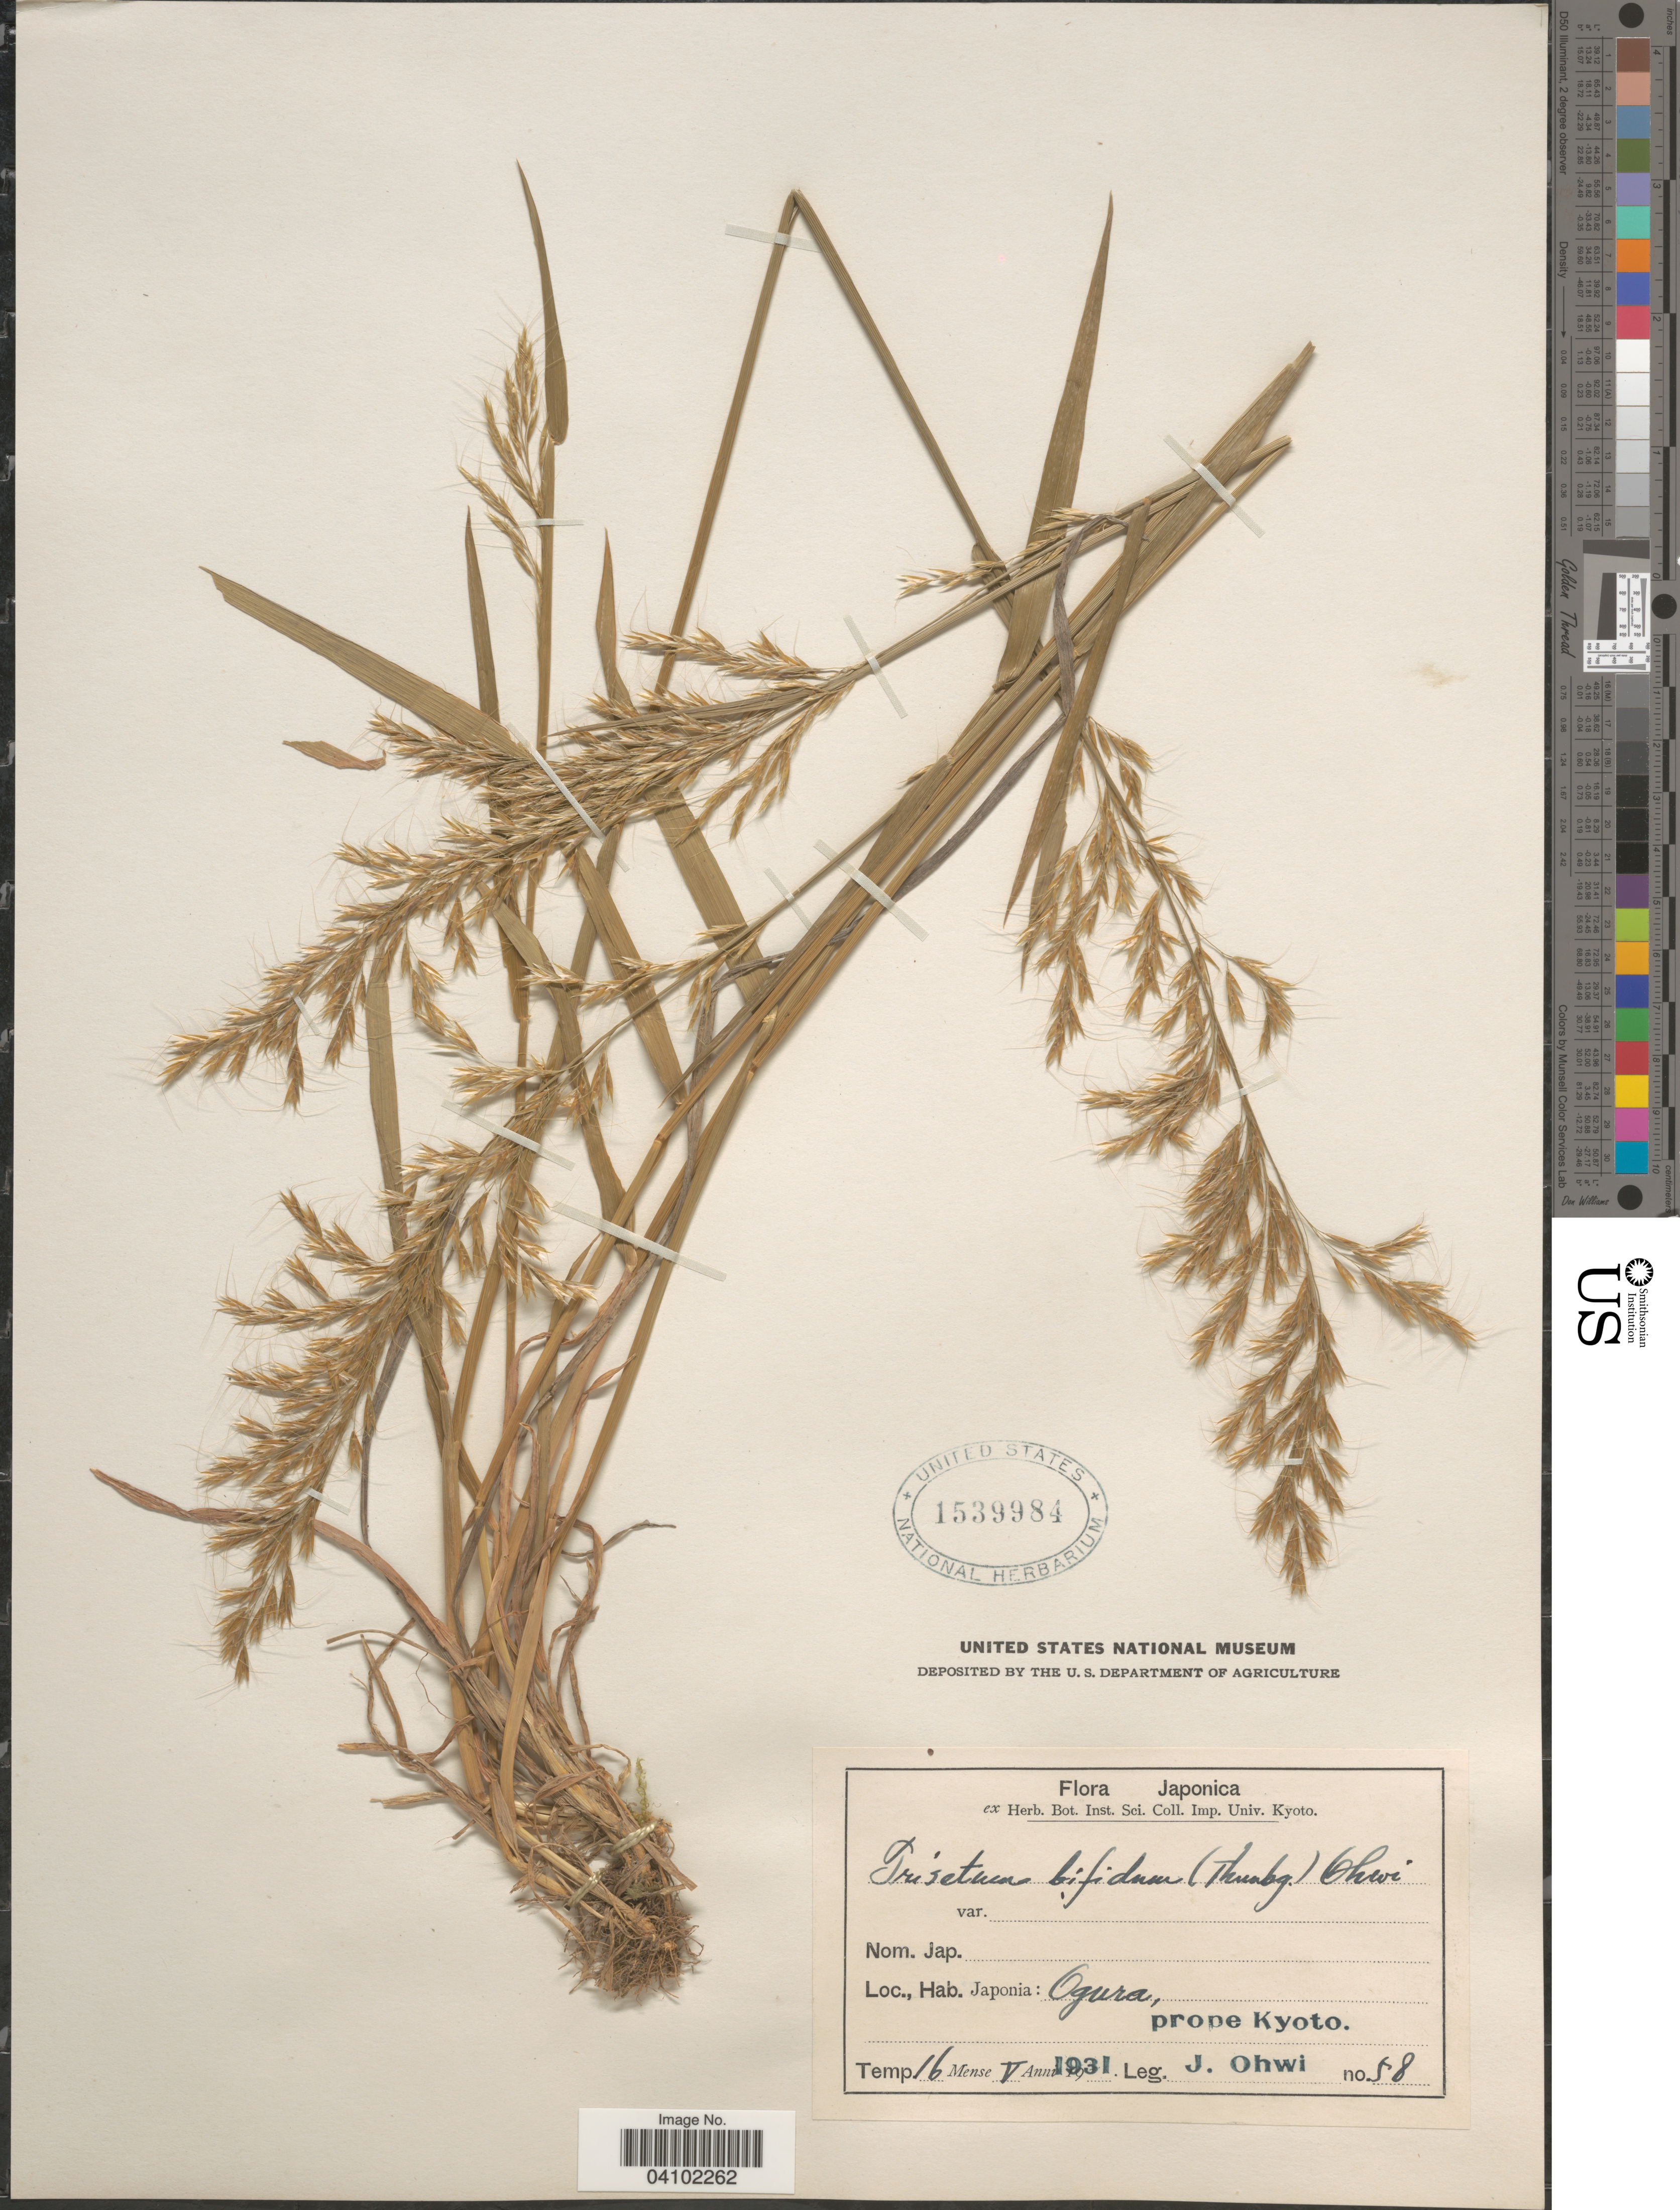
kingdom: Plantae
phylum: Tracheophyta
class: Liliopsida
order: Poales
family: Poaceae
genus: Sibirotrisetum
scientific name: Sibirotrisetum bifidum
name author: (Thunb.) Barberá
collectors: J. Ohwi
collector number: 58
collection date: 1931-05-16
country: Japan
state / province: Kyoto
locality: Japonia: Ogura.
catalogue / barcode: US 1539984